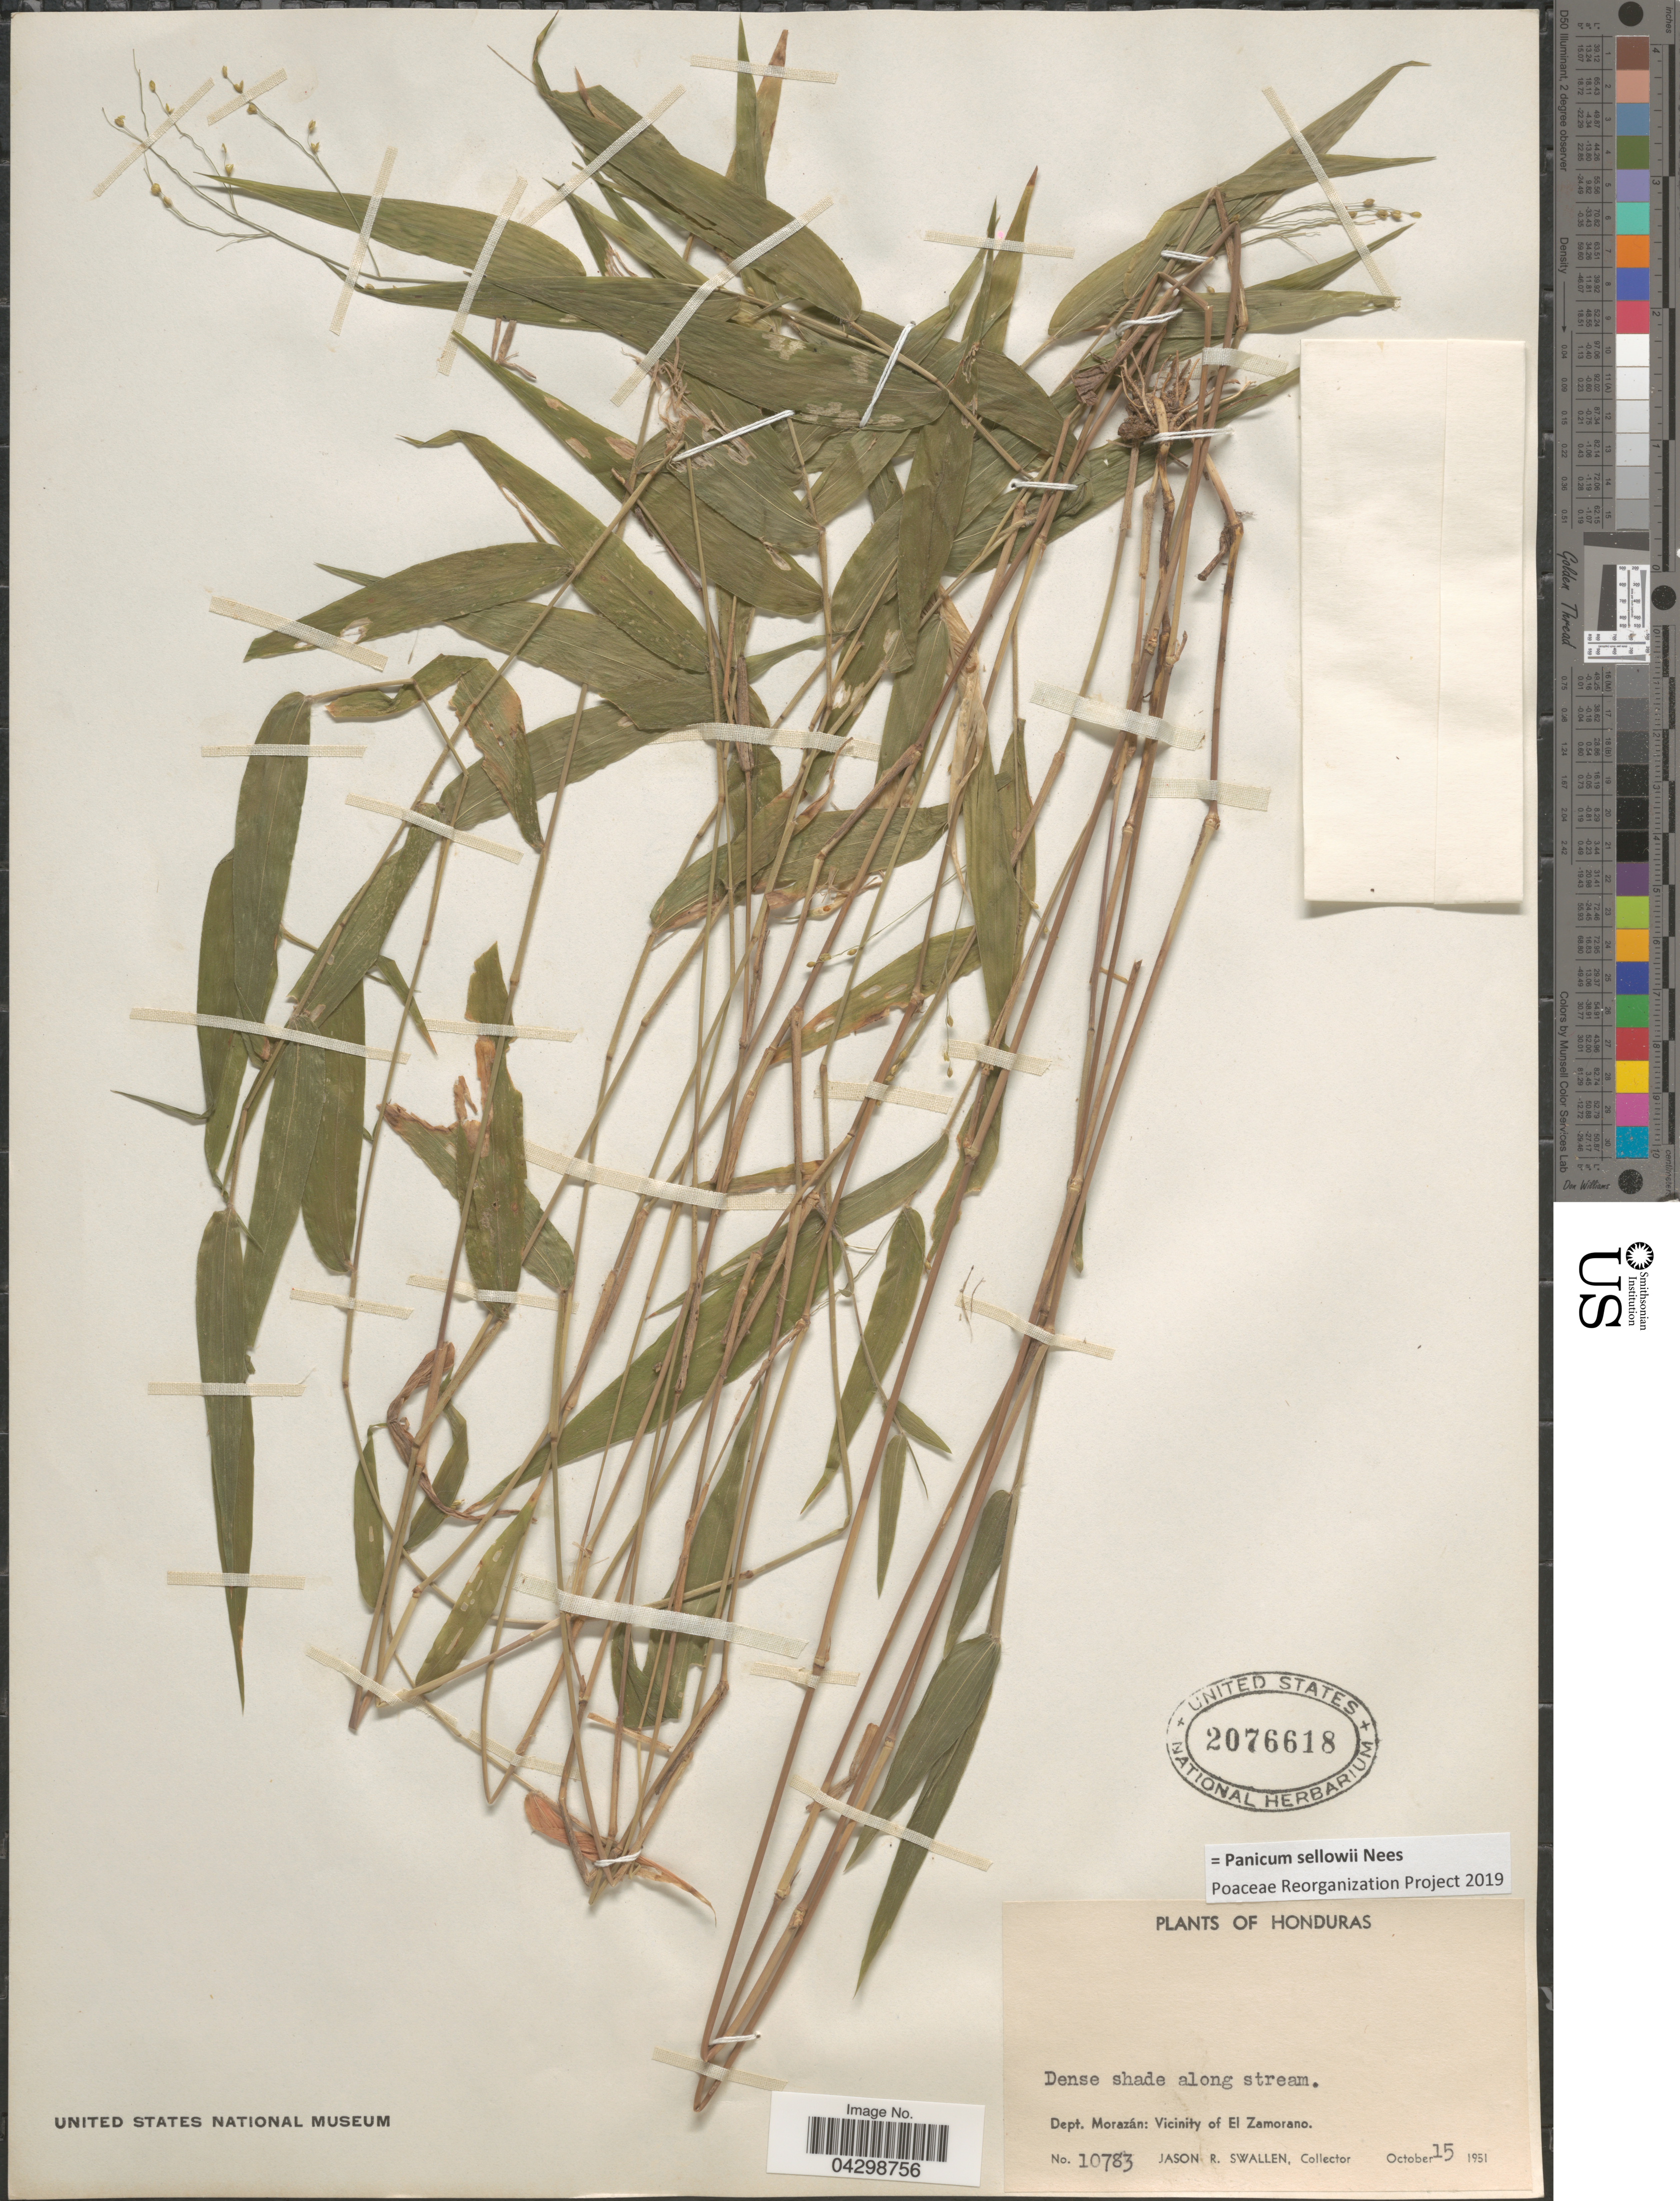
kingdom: Plantae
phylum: Tracheophyta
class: Liliopsida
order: Poales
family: Poaceae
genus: Panicum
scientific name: Panicum sellowii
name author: Nees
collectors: J. R. Swallen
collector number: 10783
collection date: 1951-10-15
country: Honduras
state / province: Fco. Morazán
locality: Dept. Morazán: Vicinity of El Zamorano.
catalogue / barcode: US 2076618